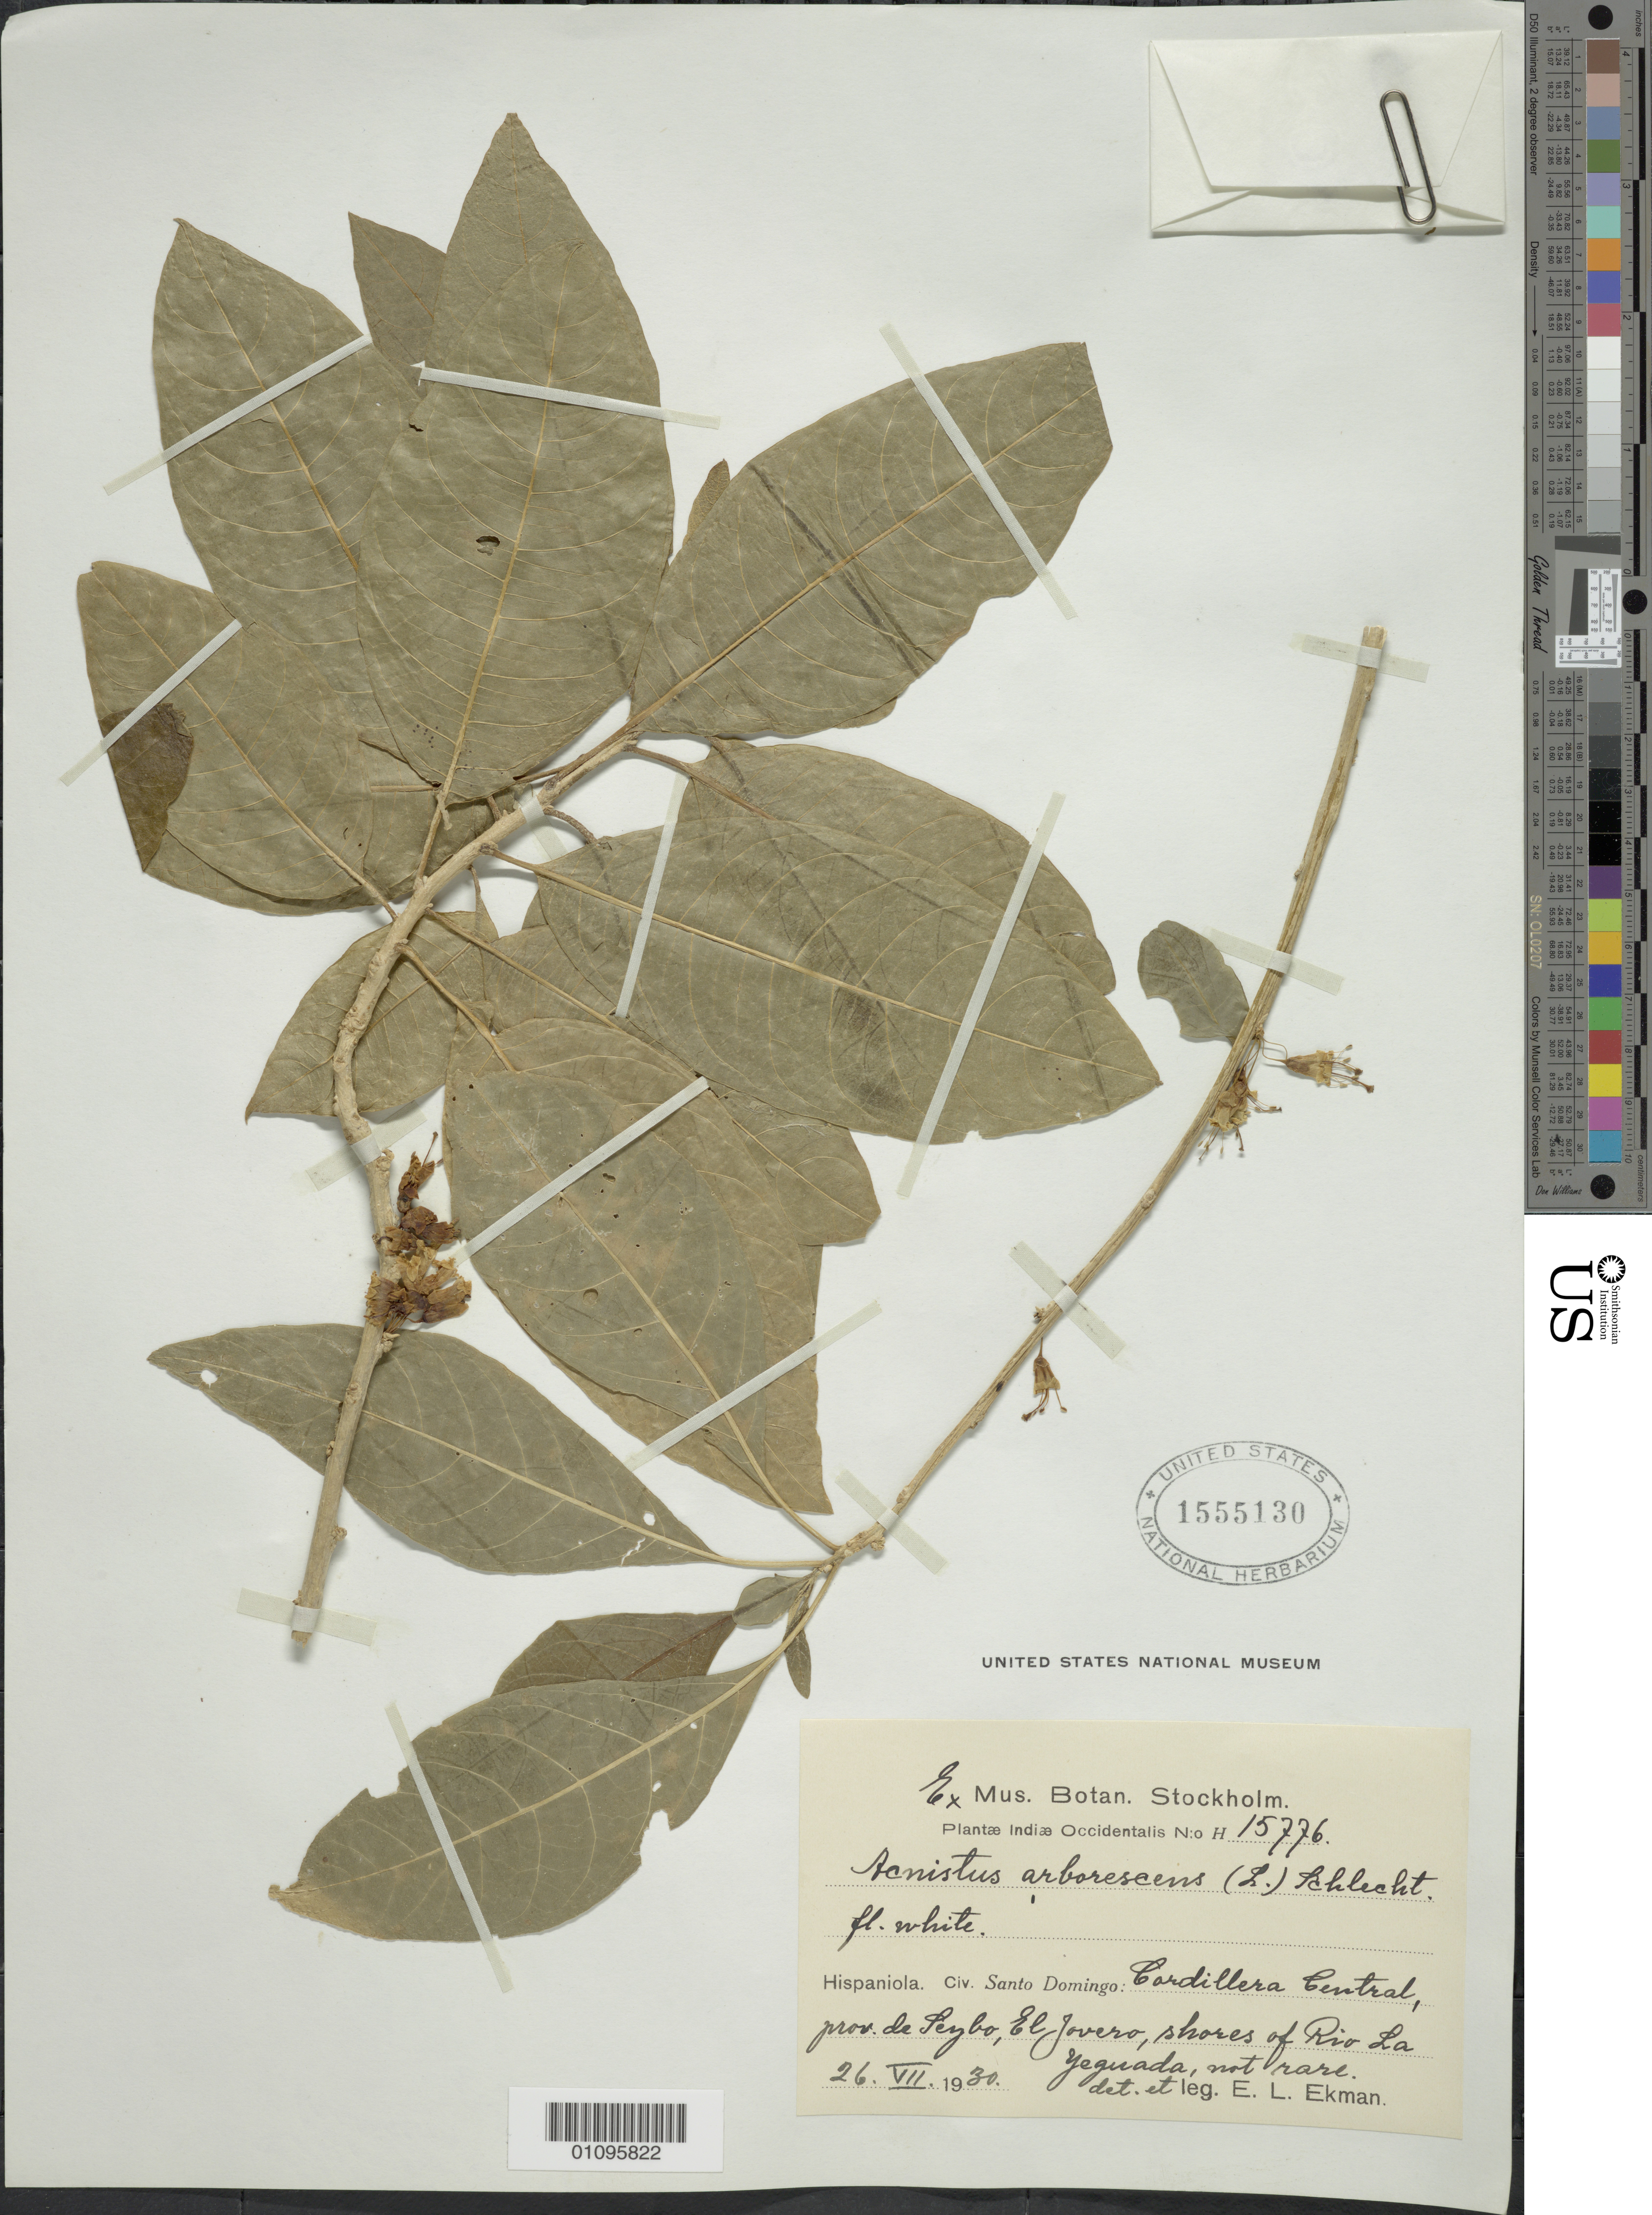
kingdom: Plantae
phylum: Tracheophyta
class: Magnoliopsida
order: Solanales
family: Solanaceae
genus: Acnistus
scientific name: Acnistus arborescens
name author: (L.) Schltdl.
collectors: E. L. Ekman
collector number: H 15776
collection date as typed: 26 Jul 1930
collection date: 1930-07-26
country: Dominican Republic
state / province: El Seibo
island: Hispaniola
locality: Cordillera Central, El Jovero, shores of Río La Yeguada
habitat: Shores of rio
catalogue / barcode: US 1555130